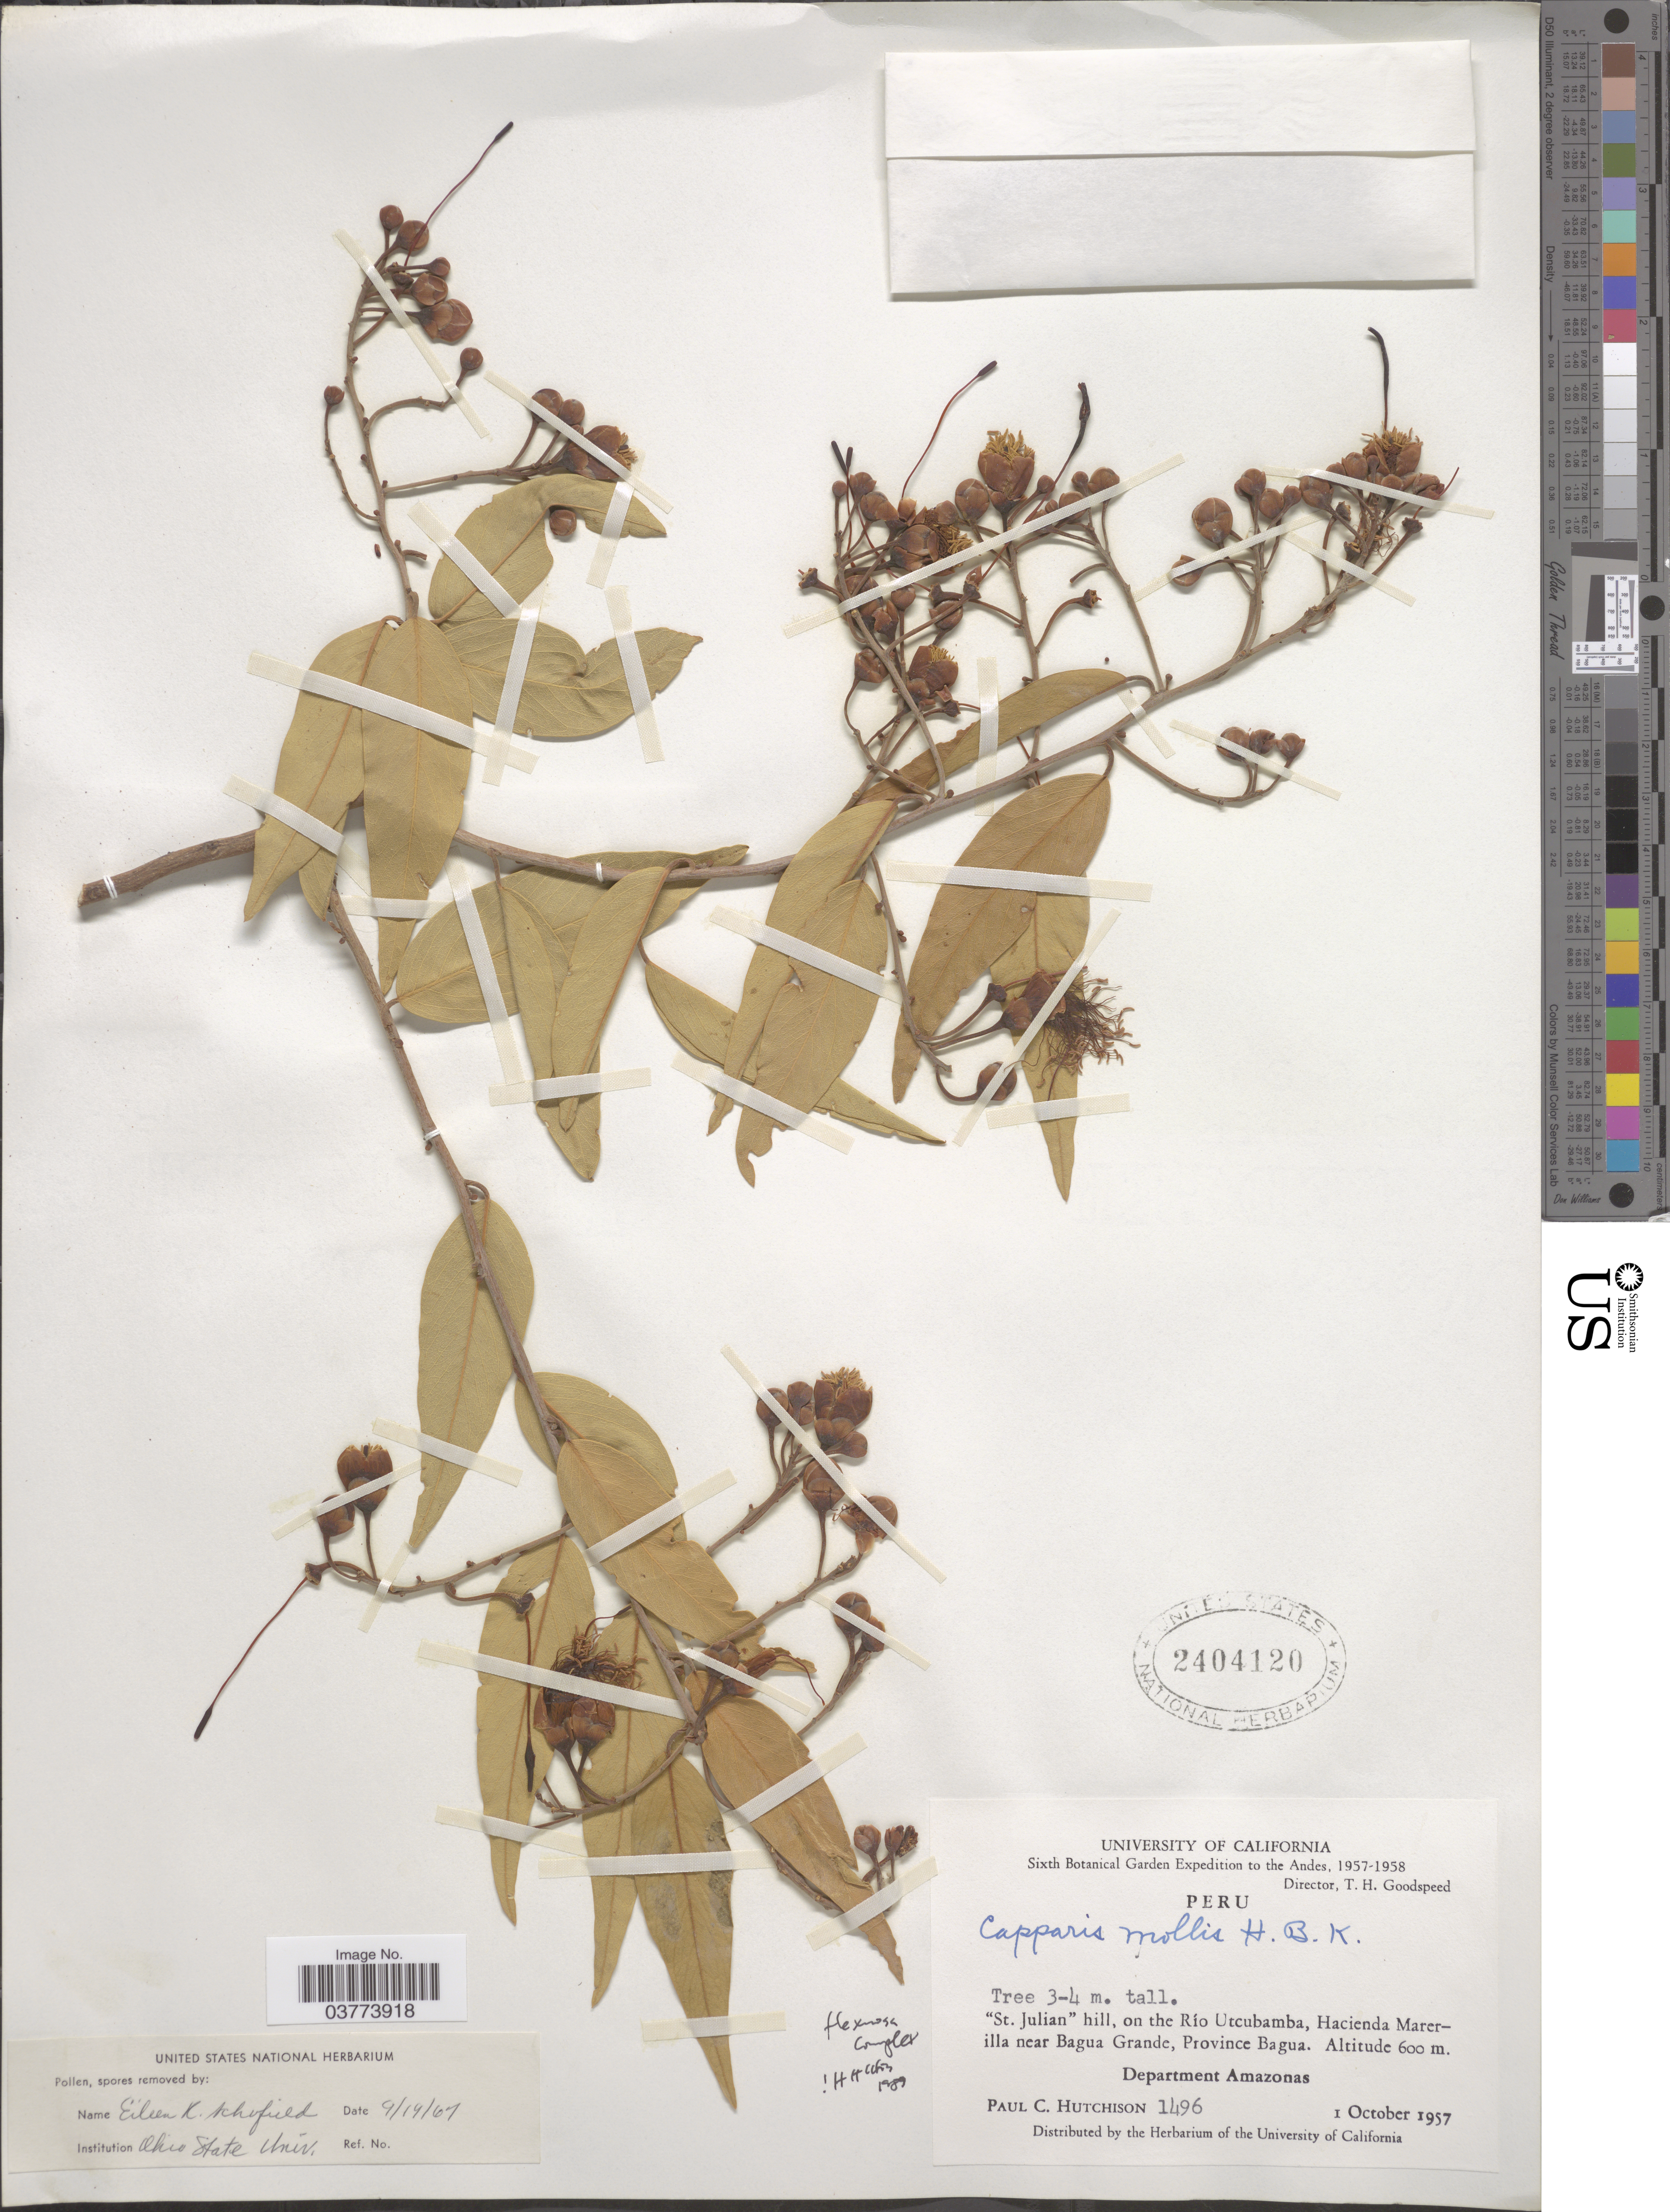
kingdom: Plantae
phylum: Tracheophyta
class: Magnoliopsida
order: Brassicales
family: Capparaceae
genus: Cynophalla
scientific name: Cynophalla mollis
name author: (Kunth) J. Presl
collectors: P. C. Hutchison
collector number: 1496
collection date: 1957-10-01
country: Peru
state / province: Amazonas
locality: The Andes. "St. Julian" hill, on the Río Utcubamba, Hacienda Marerilla near Bagua Grande, Province Bagua. Department Amazonas.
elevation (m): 600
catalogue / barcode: US 2404120